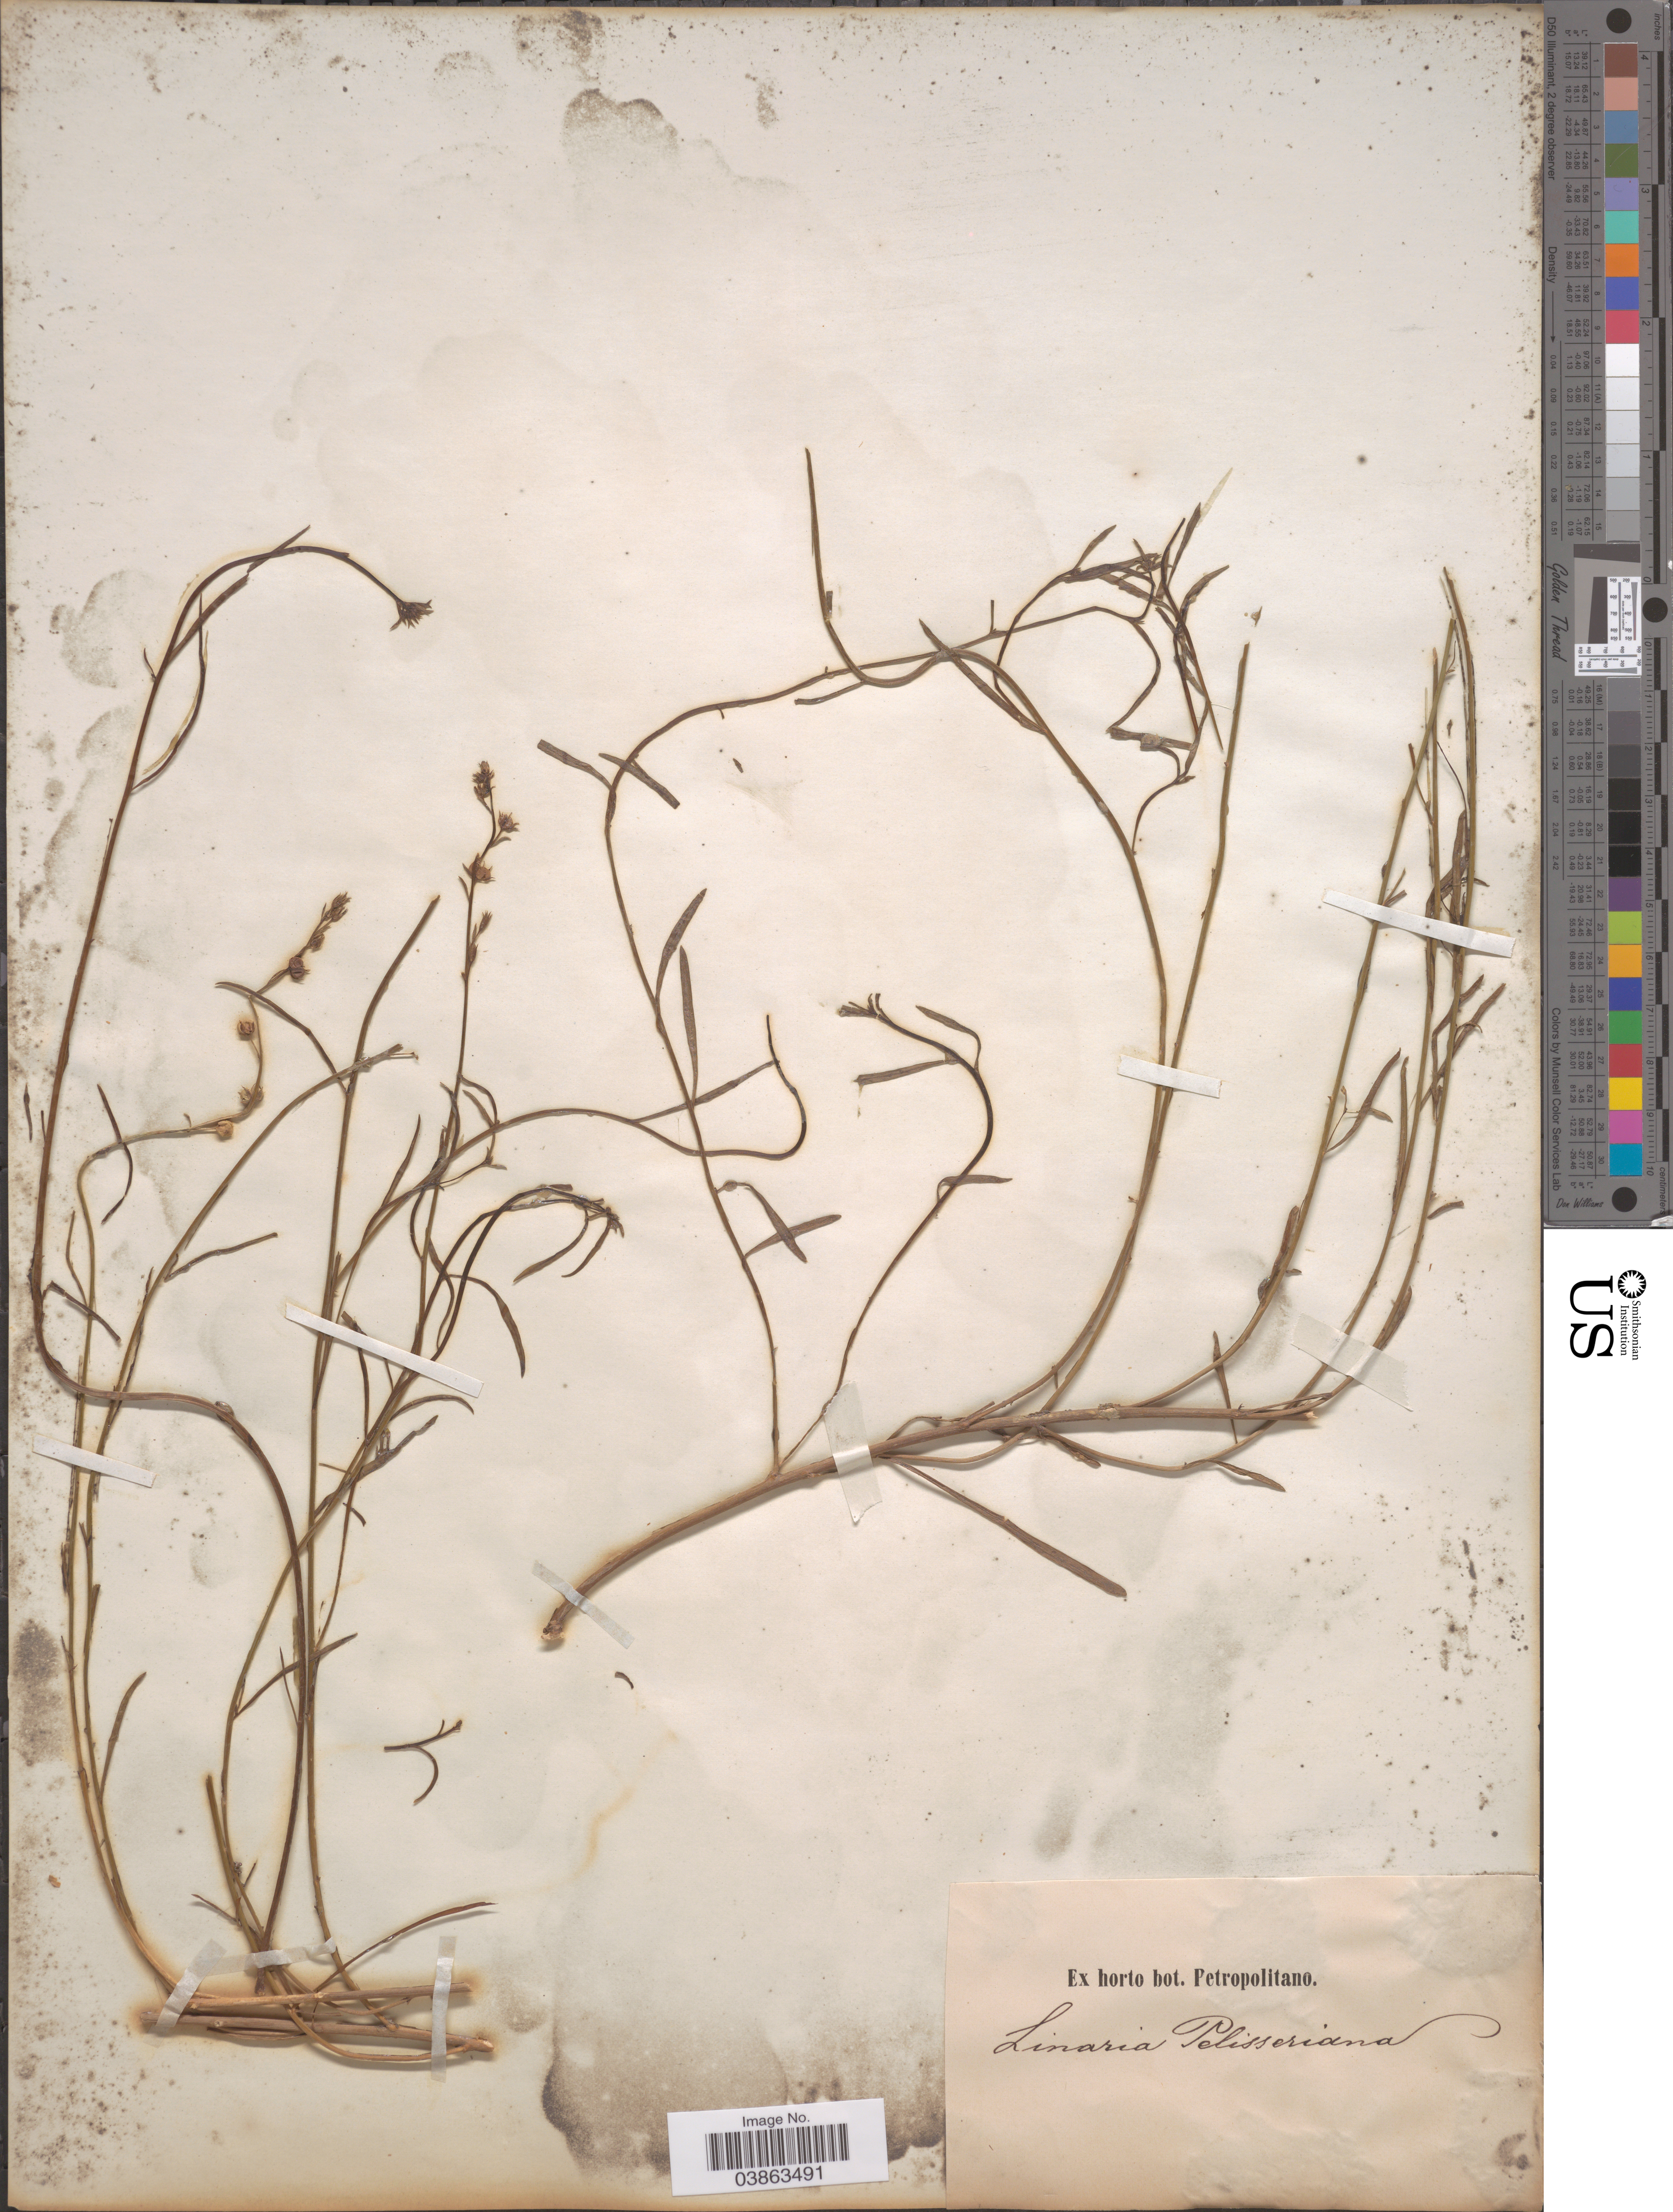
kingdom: Plantae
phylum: Tracheophyta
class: Magnoliopsida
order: Lamiales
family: Plantaginaceae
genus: Linaria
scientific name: Linaria pelisseriana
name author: (L.) Mill.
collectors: ex Horto Bot. Petropolitano